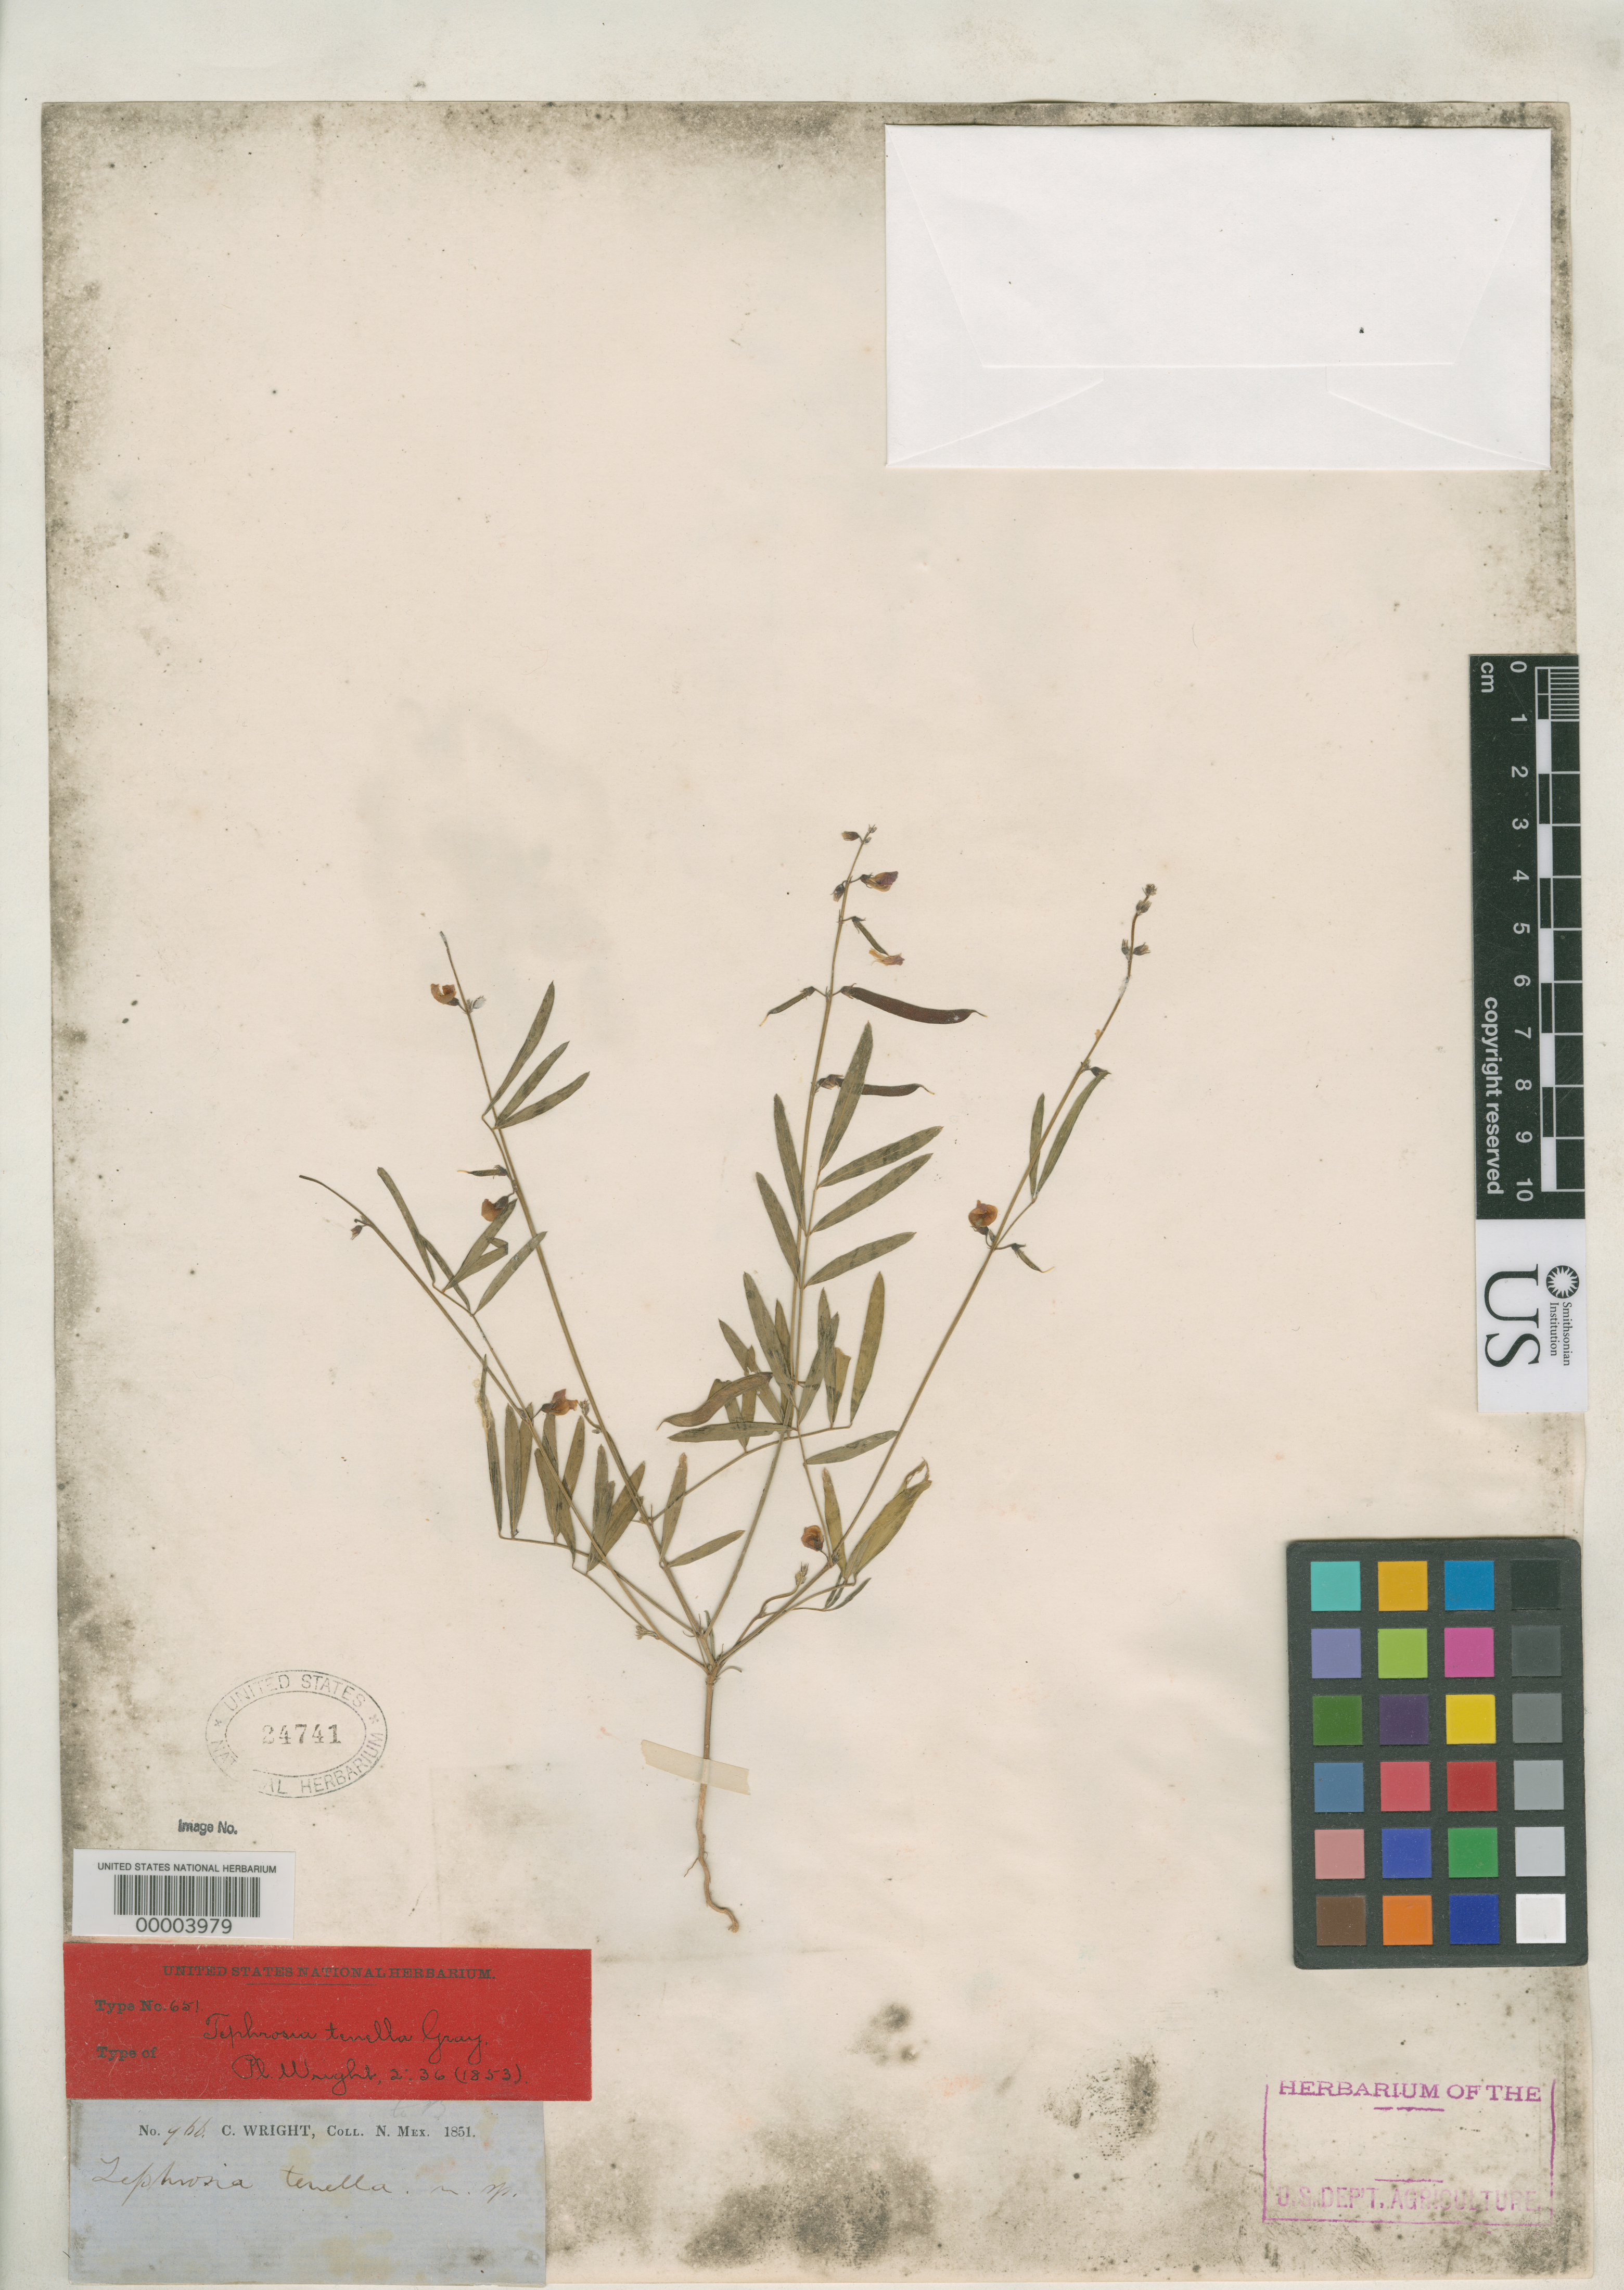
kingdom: Plantae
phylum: Tracheophyta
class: Magnoliopsida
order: Fabales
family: Fabaceae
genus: Tephrosia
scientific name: Tephrosia tenella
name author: A. Gray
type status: Isotype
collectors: C. Wright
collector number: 966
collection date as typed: Sep 1851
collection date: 1851-09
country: United States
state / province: Arizona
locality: Near San Pedro.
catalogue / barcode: US 24741